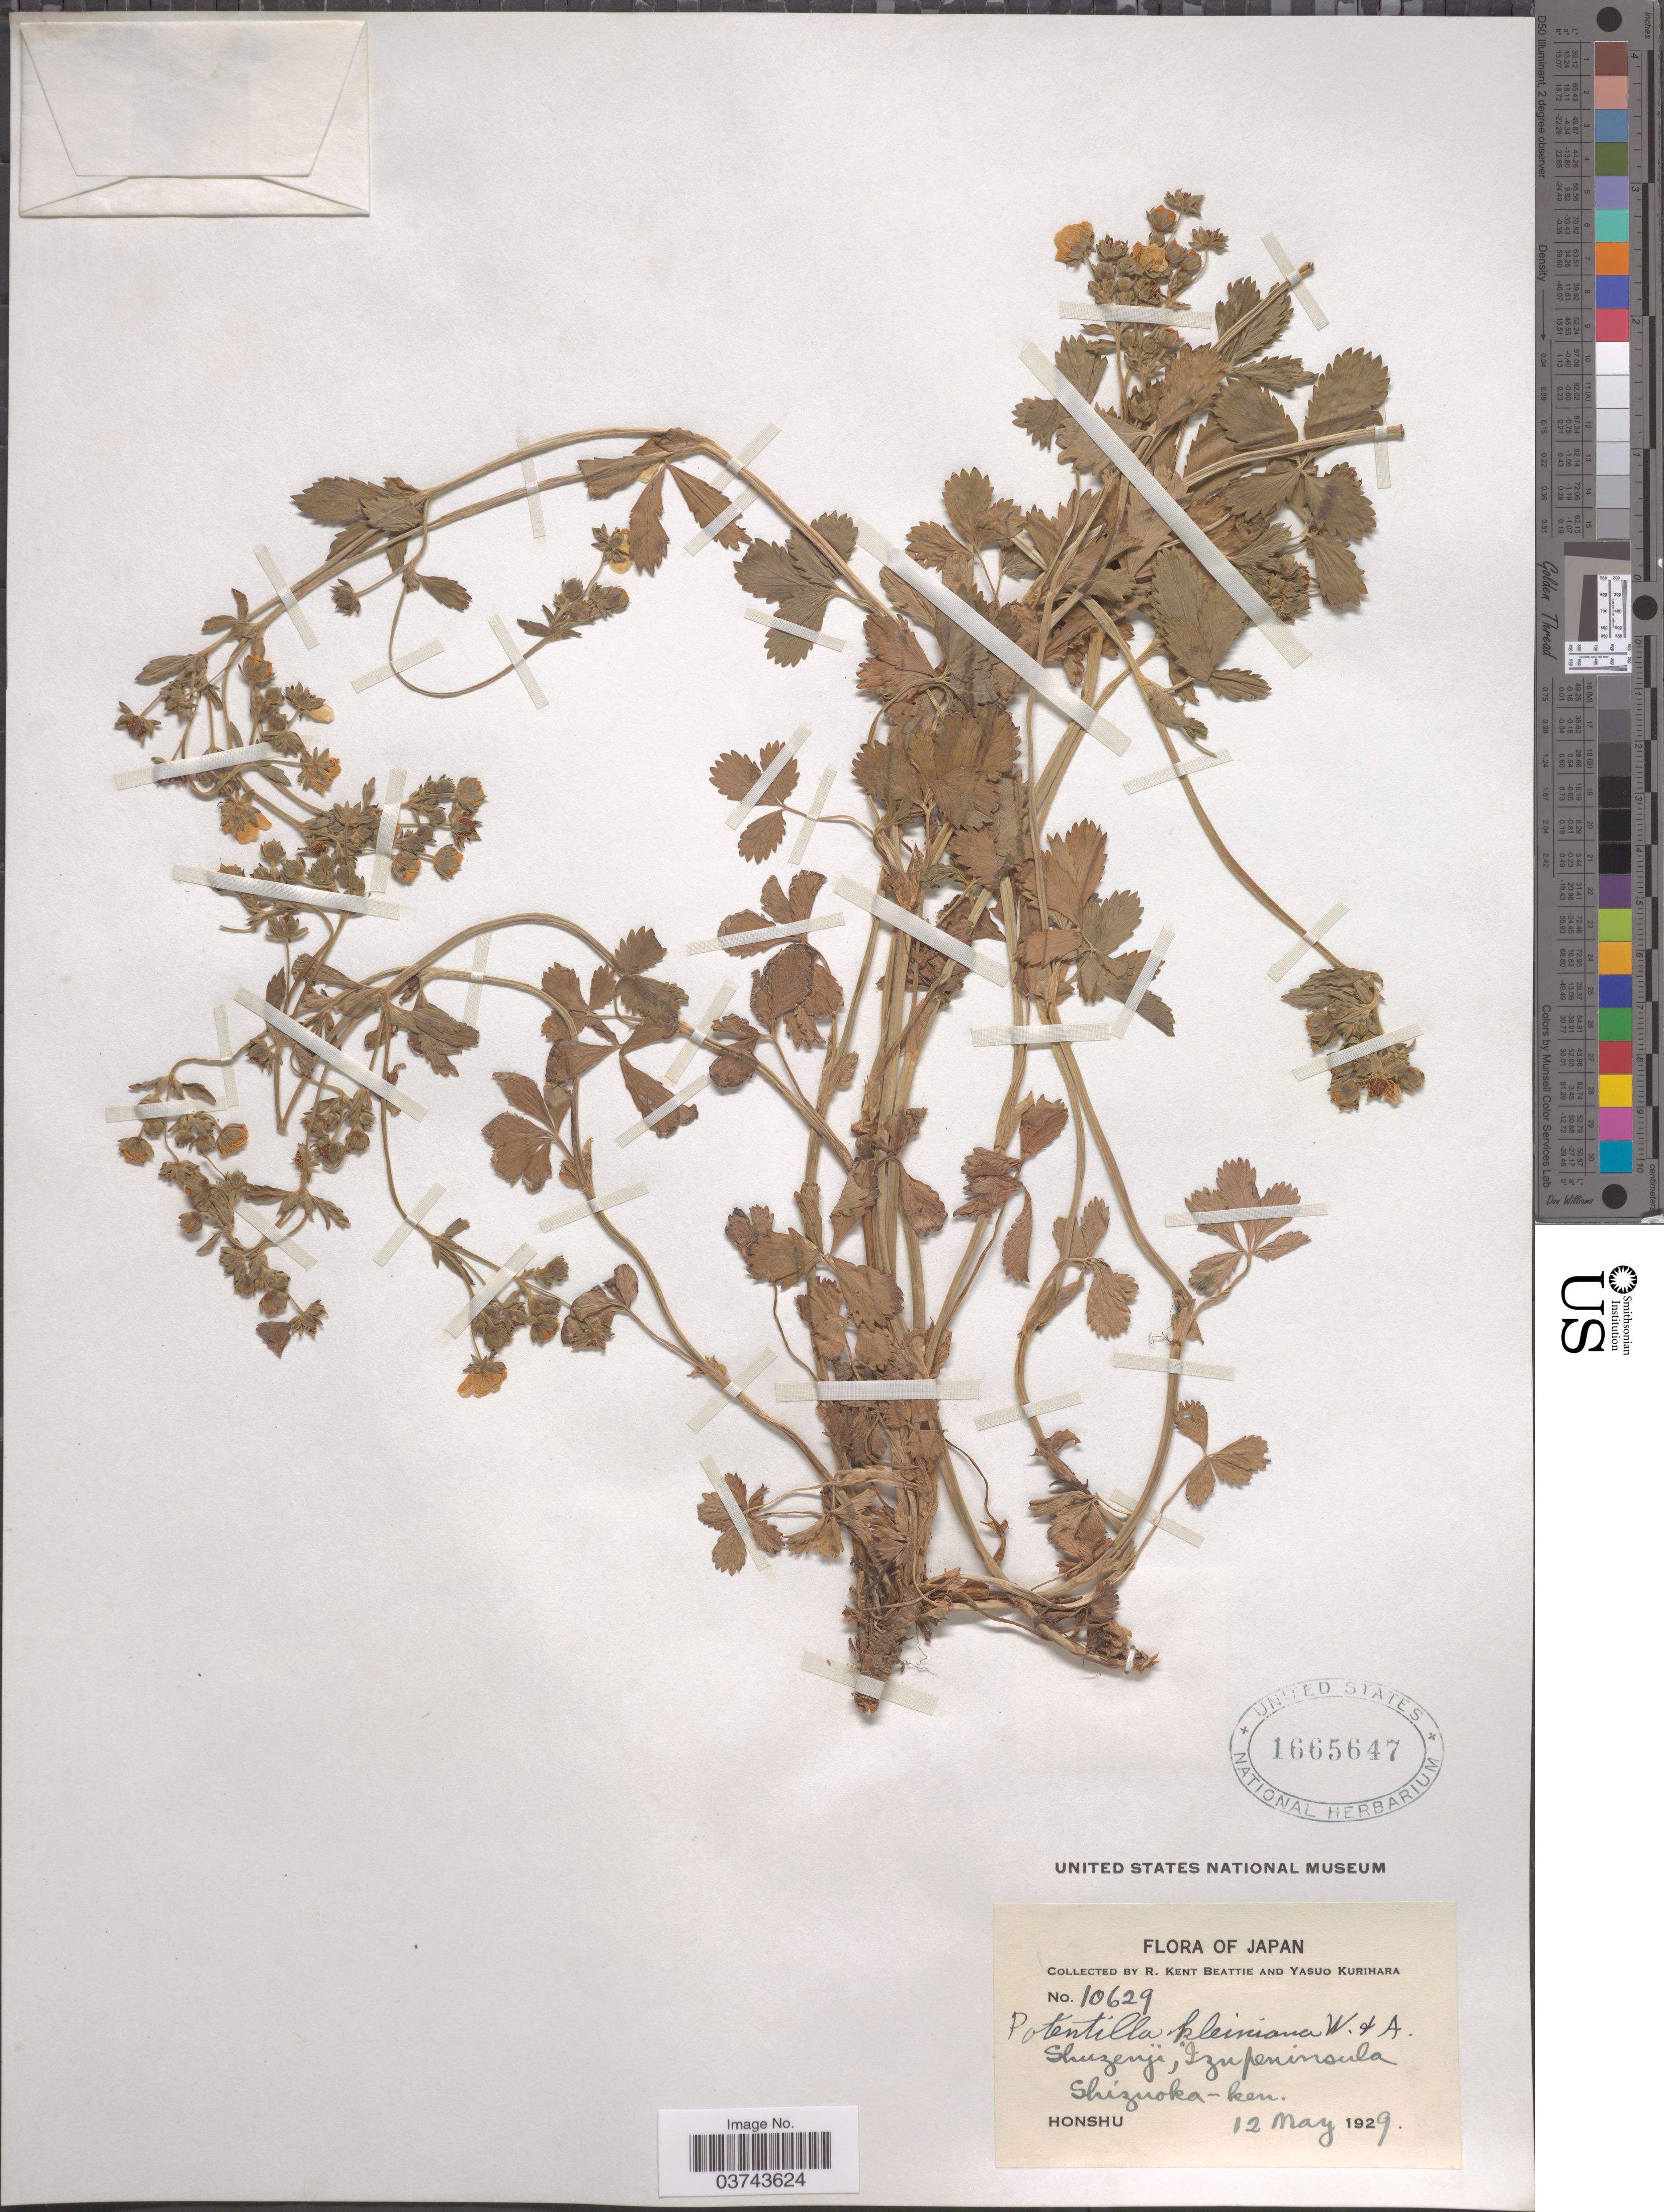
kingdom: Plantae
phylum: Tracheophyta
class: Magnoliopsida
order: Rosales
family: Rosaceae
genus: Potentilla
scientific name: Potentilla kleiniana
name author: Wight & Arn.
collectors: R. K. Beattie & Y. Kurihara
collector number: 10629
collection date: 1929-05-12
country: Japan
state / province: Sizuoka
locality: Shuzenji, Izu Peninsula. Shizuoka-ken. Honshu.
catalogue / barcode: US 1665647